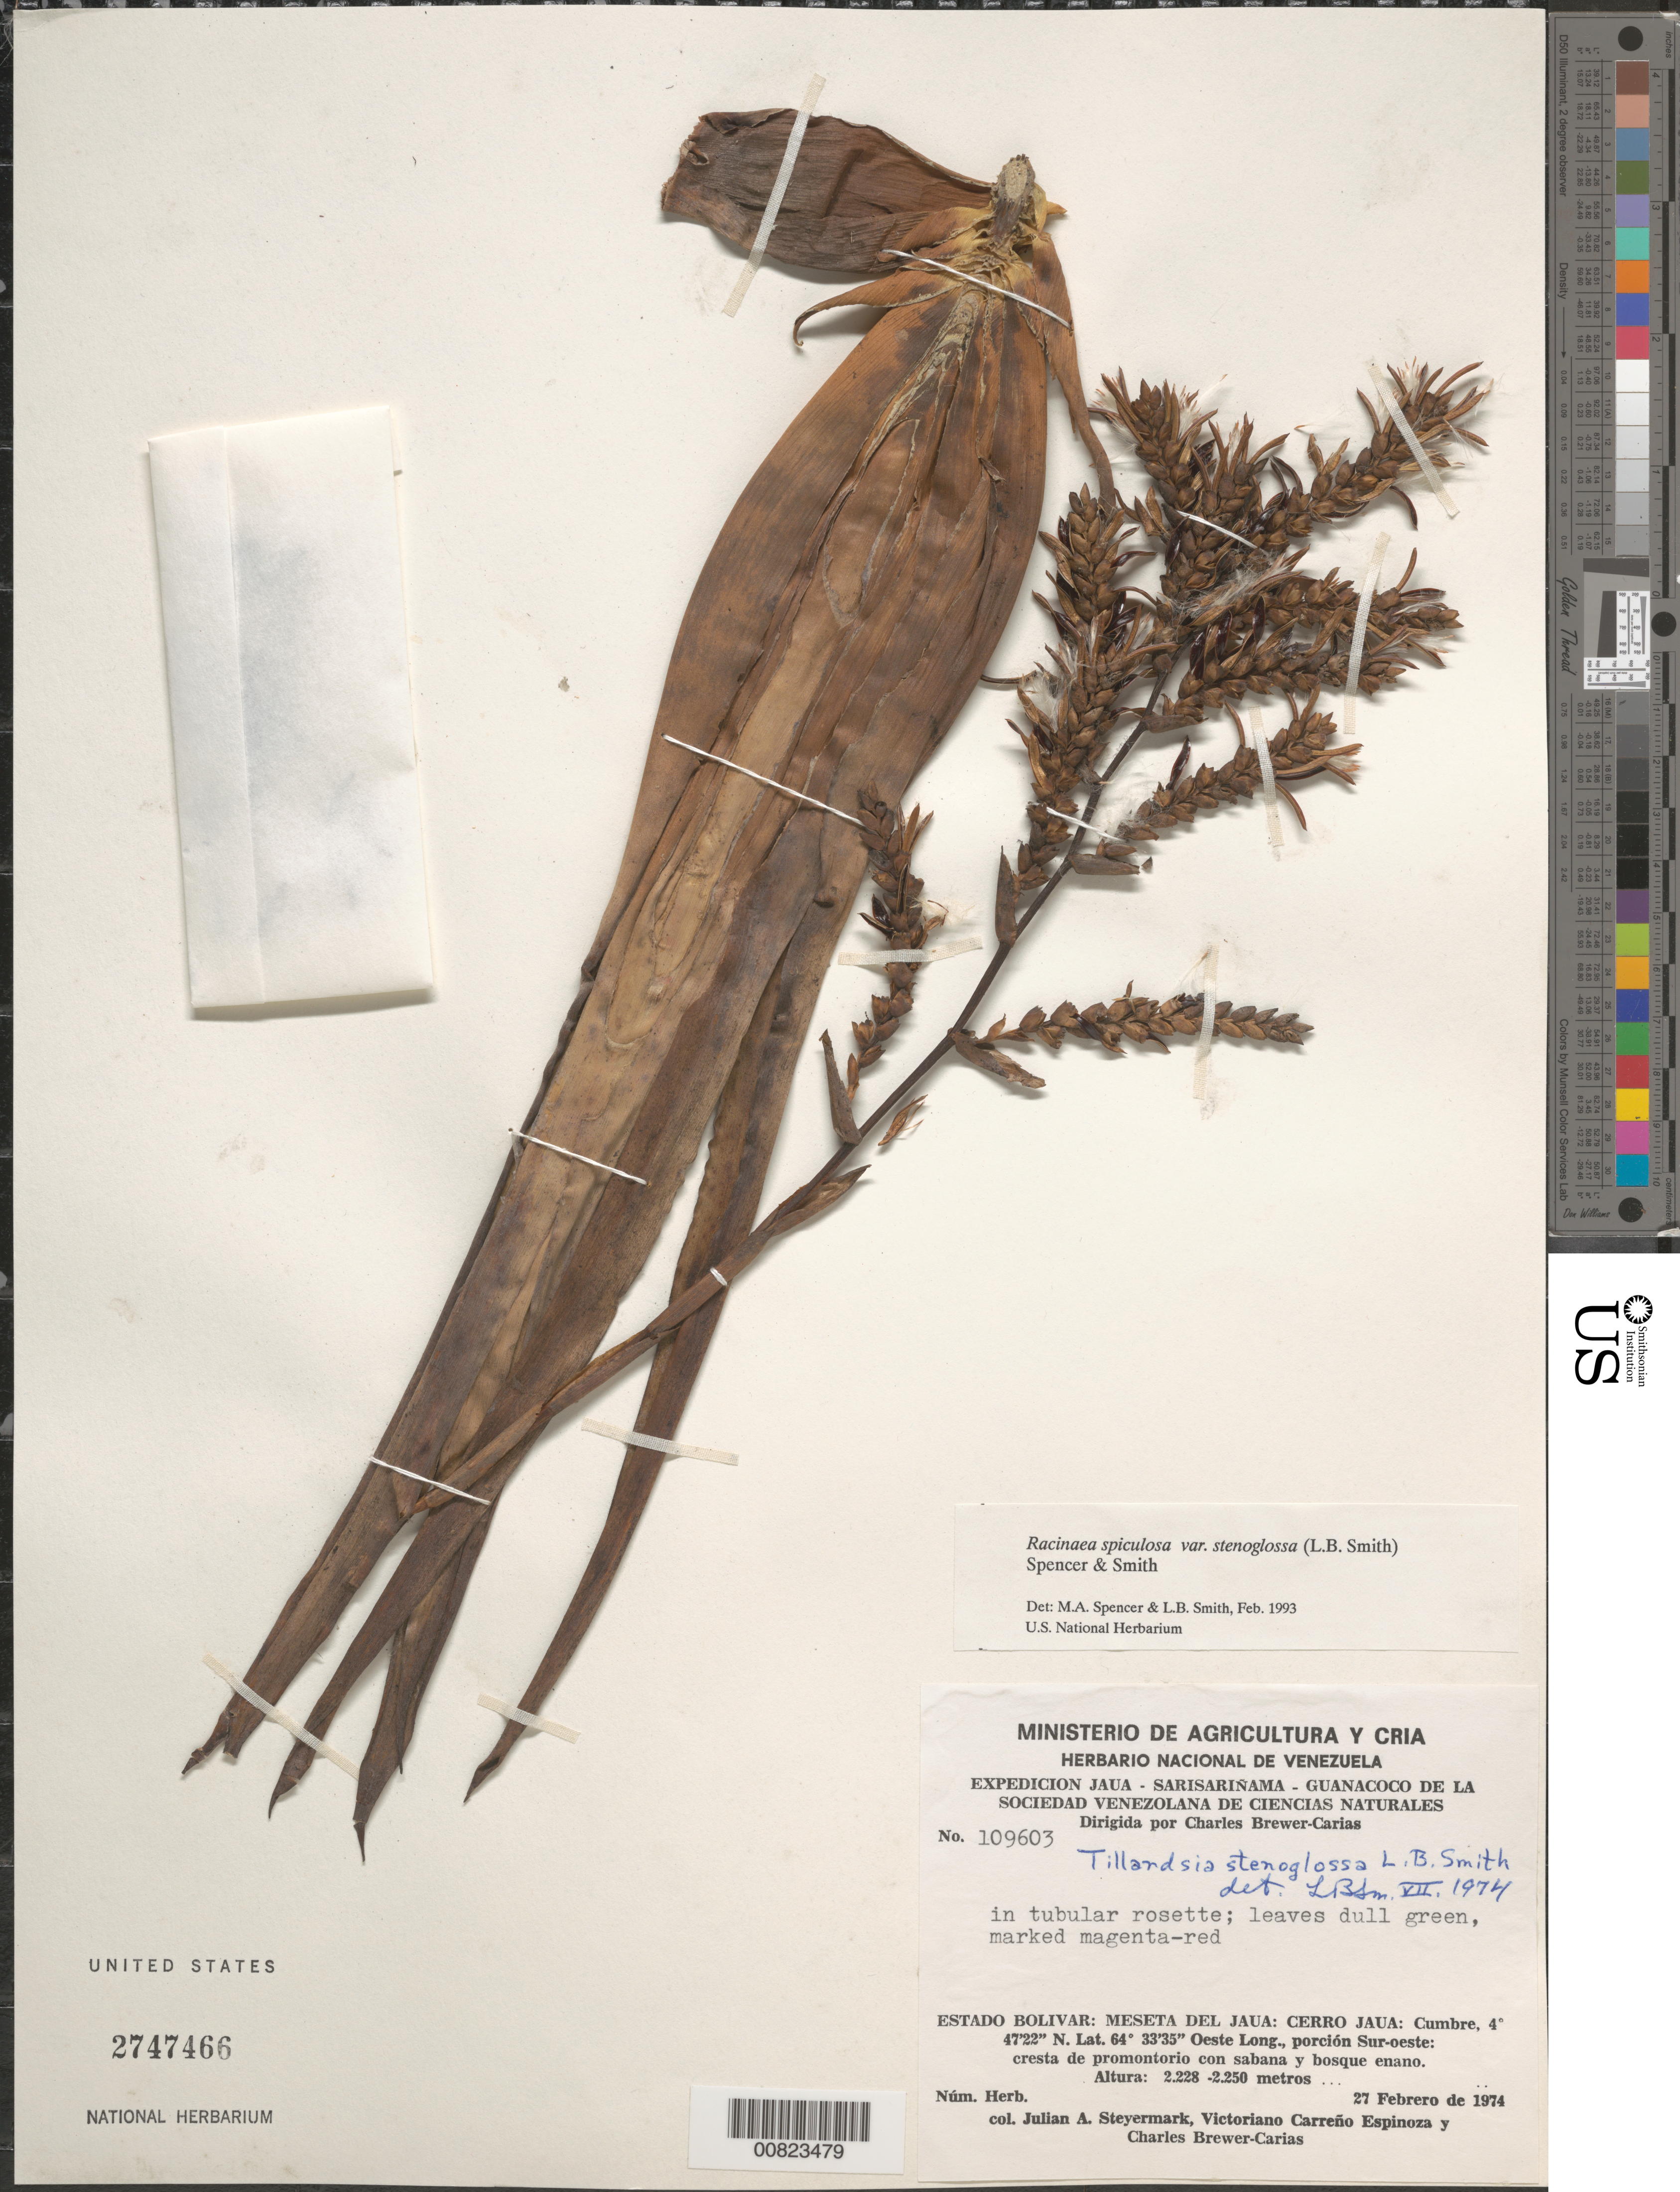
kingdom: Plantae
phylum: Tracheophyta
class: Liliopsida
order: Poales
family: Bromeliaceae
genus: Racinaea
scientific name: Racinaea spiculosa var. stenoglossa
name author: (L.B. Sm.) M.A. Spencer & L.B. Sm.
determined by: Spencer, M. A.; Smith, L. B.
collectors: J. Steyermark, V. Carreño E. & C. Brewer-Carias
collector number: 109603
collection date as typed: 27-Feb-74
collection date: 1974-02-27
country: Venezuela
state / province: Bolívar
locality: Meseta del Jaua: Cerro Jaua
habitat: Cresta de promontorio con sabana y bosque enano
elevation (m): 2228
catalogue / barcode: US 2747466